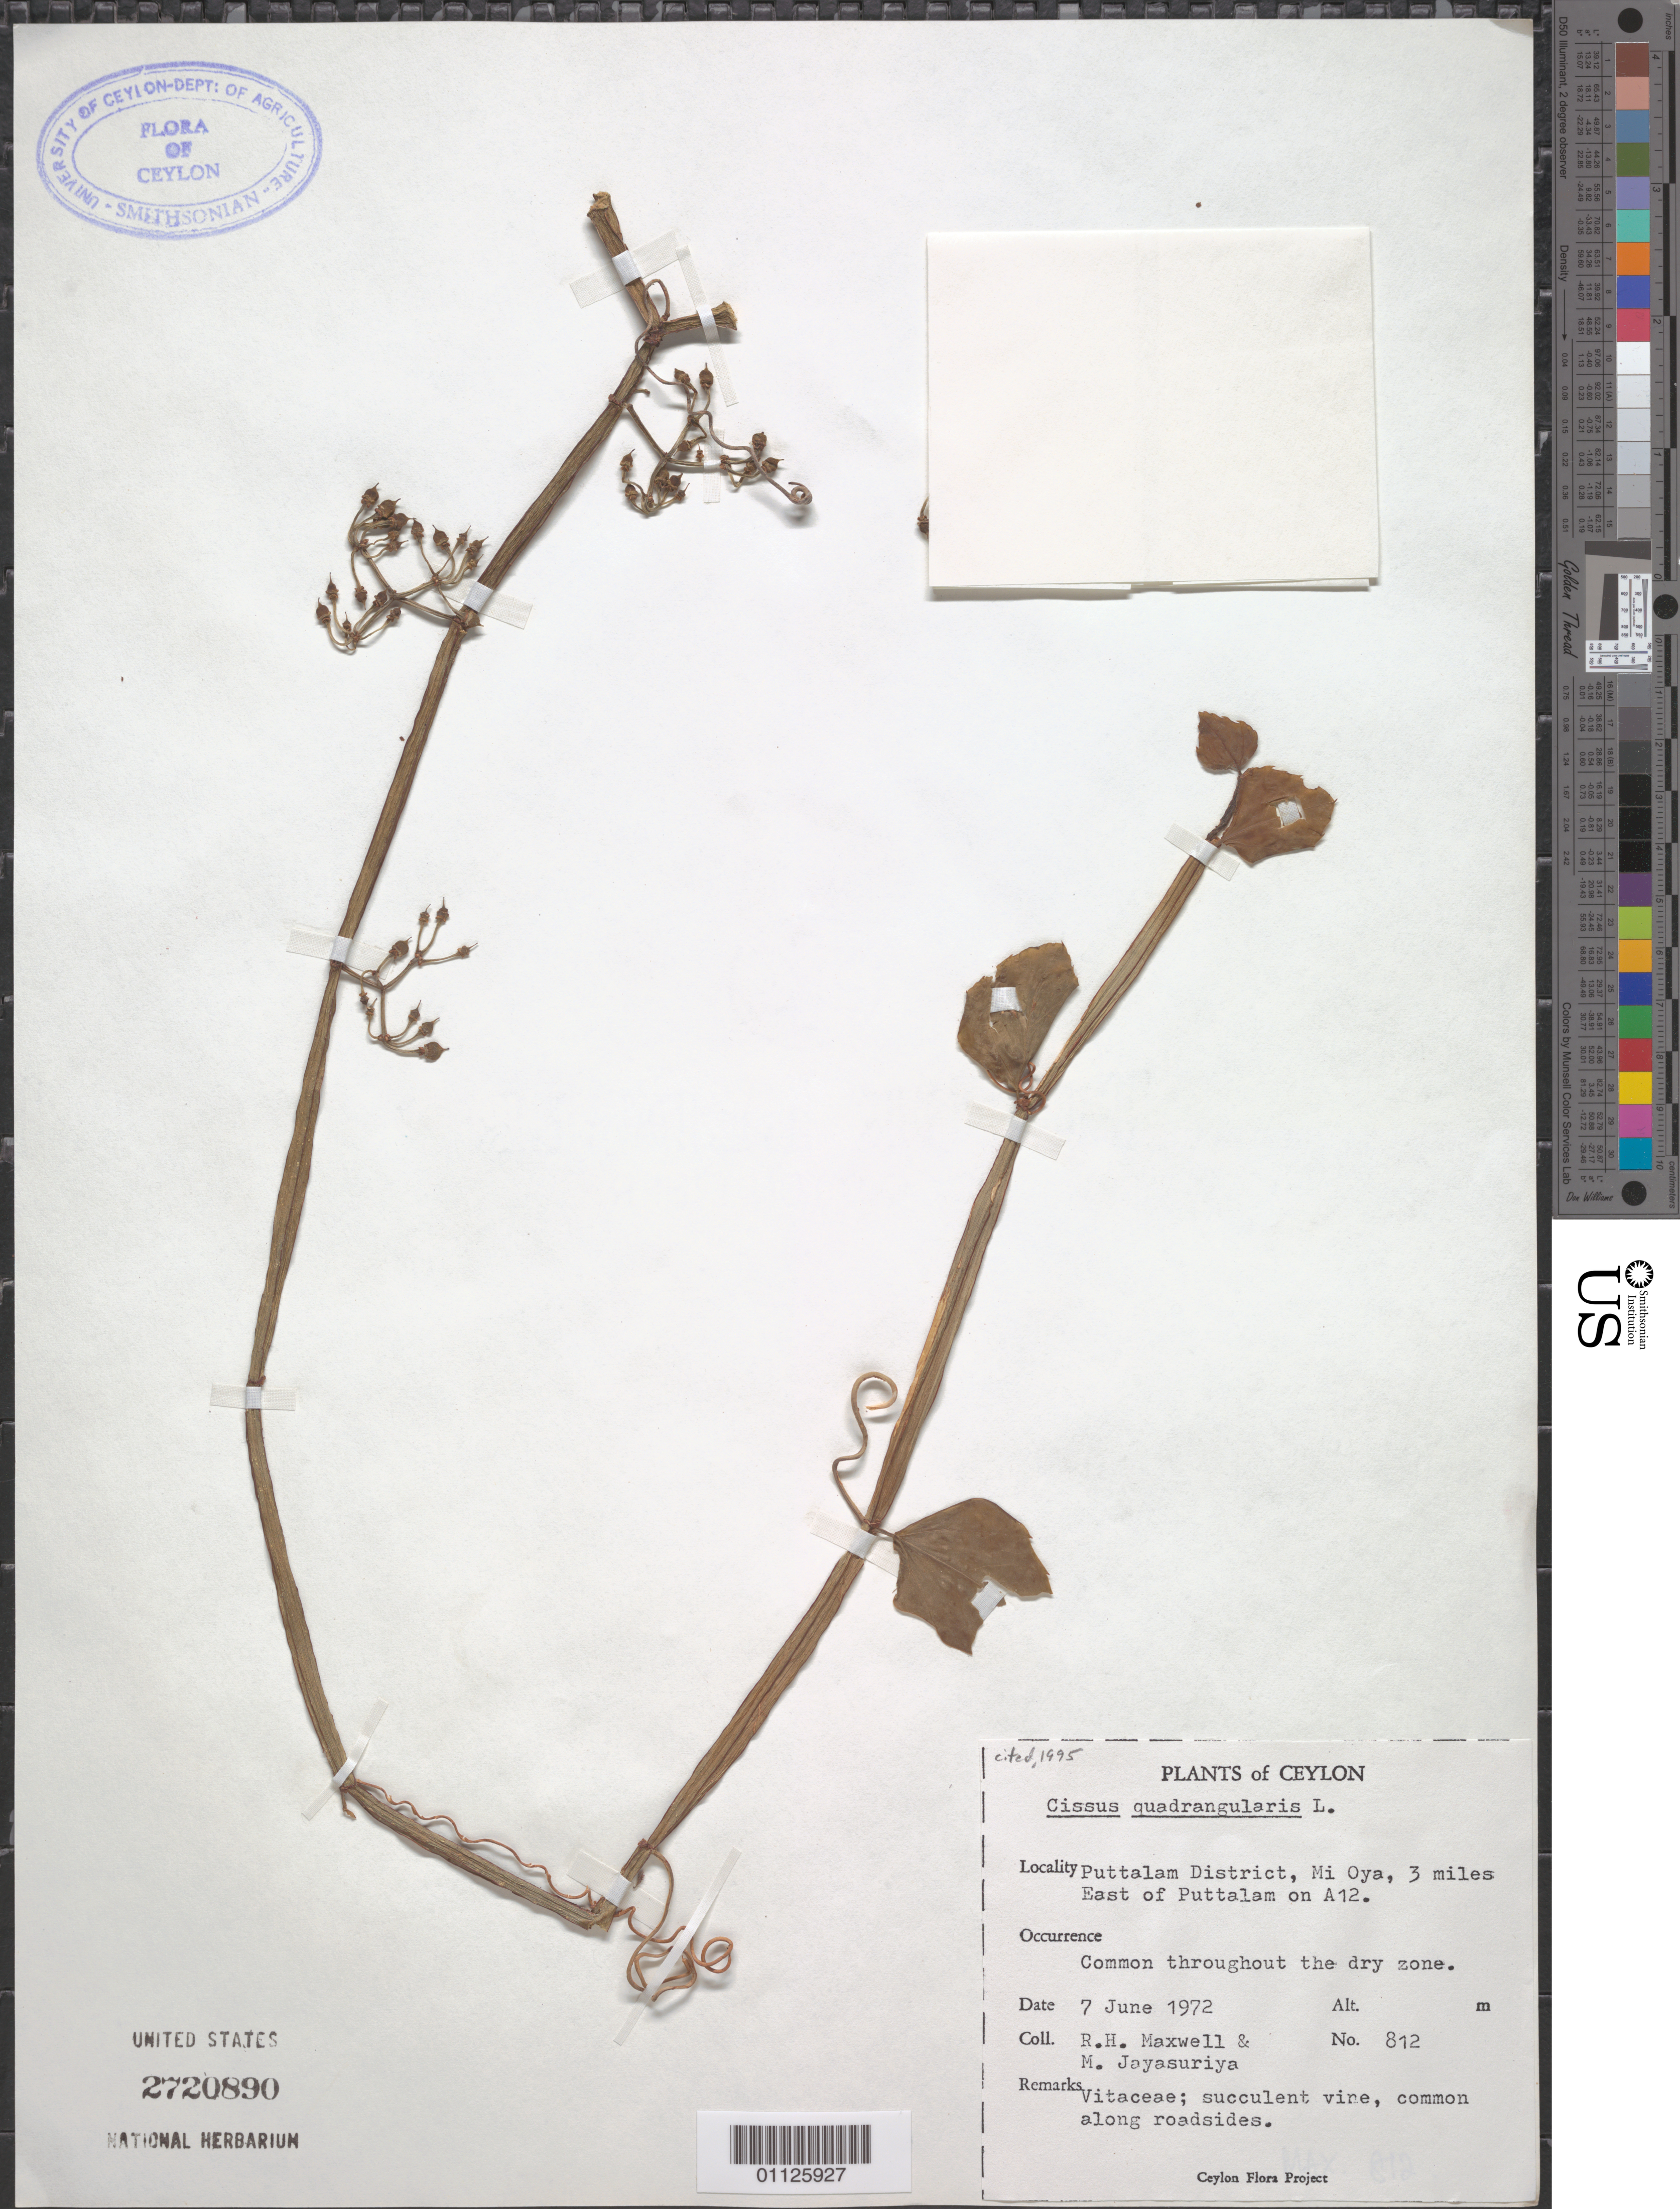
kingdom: Plantae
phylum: Tracheophyta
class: Magnoliopsida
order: Vitales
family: Vitaceae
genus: Cissus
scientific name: Cissus quadrangularis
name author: L.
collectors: R. H. Maxwell & A. H. Jayasuriya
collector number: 812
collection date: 1972-06-07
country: Sri Lanka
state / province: North Western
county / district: Puttalam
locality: Mi Oya, 3 mi E of Puttalam on A 12.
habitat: Common throughout the dry zone. Succulent vine, common along roadside.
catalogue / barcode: US 2720890